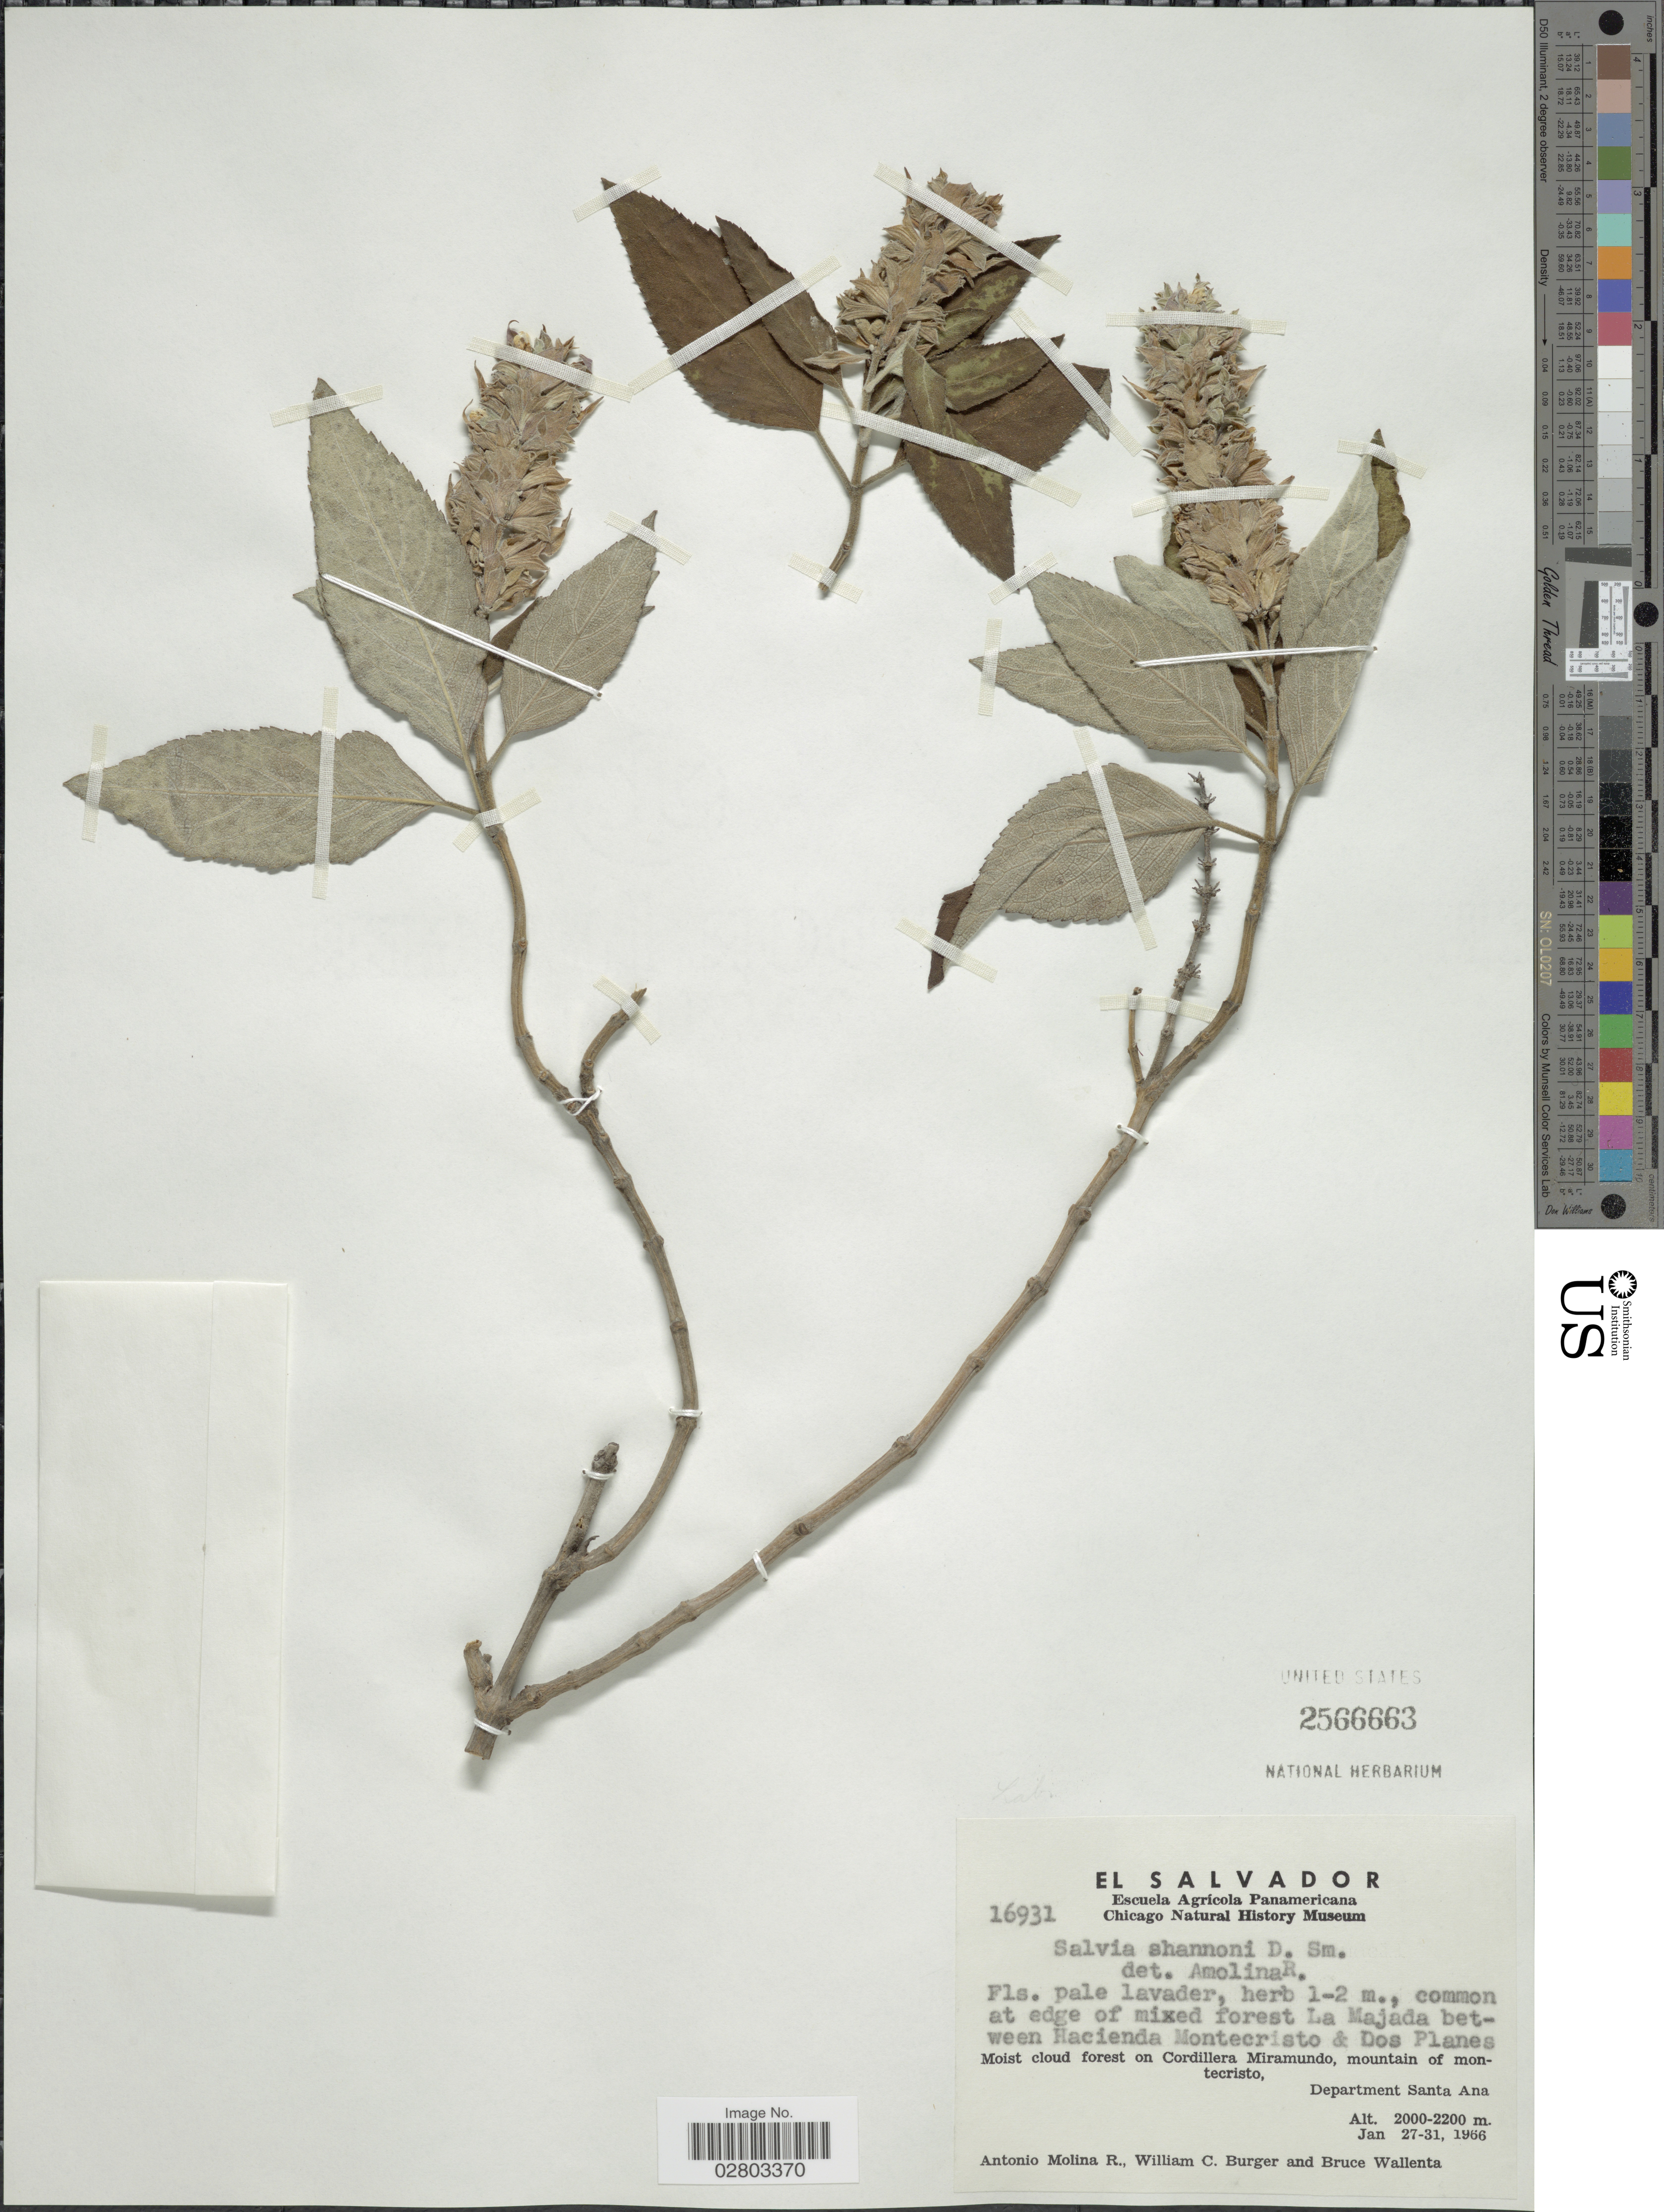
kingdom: Plantae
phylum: Tracheophyta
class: Magnoliopsida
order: Lamiales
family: Lamiaceae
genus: Salvia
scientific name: Salvia shannoni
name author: Donn. Sm.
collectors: A. Molina R., W. Burger & B. Wallenta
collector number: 16931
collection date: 1966-01-27/1966-01-31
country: El Salvador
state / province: Santa Ana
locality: Common at edge of mixed forest La Majada between Hacienda Montecristo & Dos Planes, Moist cloud forest on Cordillera Miramundo, mountain of montecristo, Department Santa Ana.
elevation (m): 2000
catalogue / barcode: US 2566663